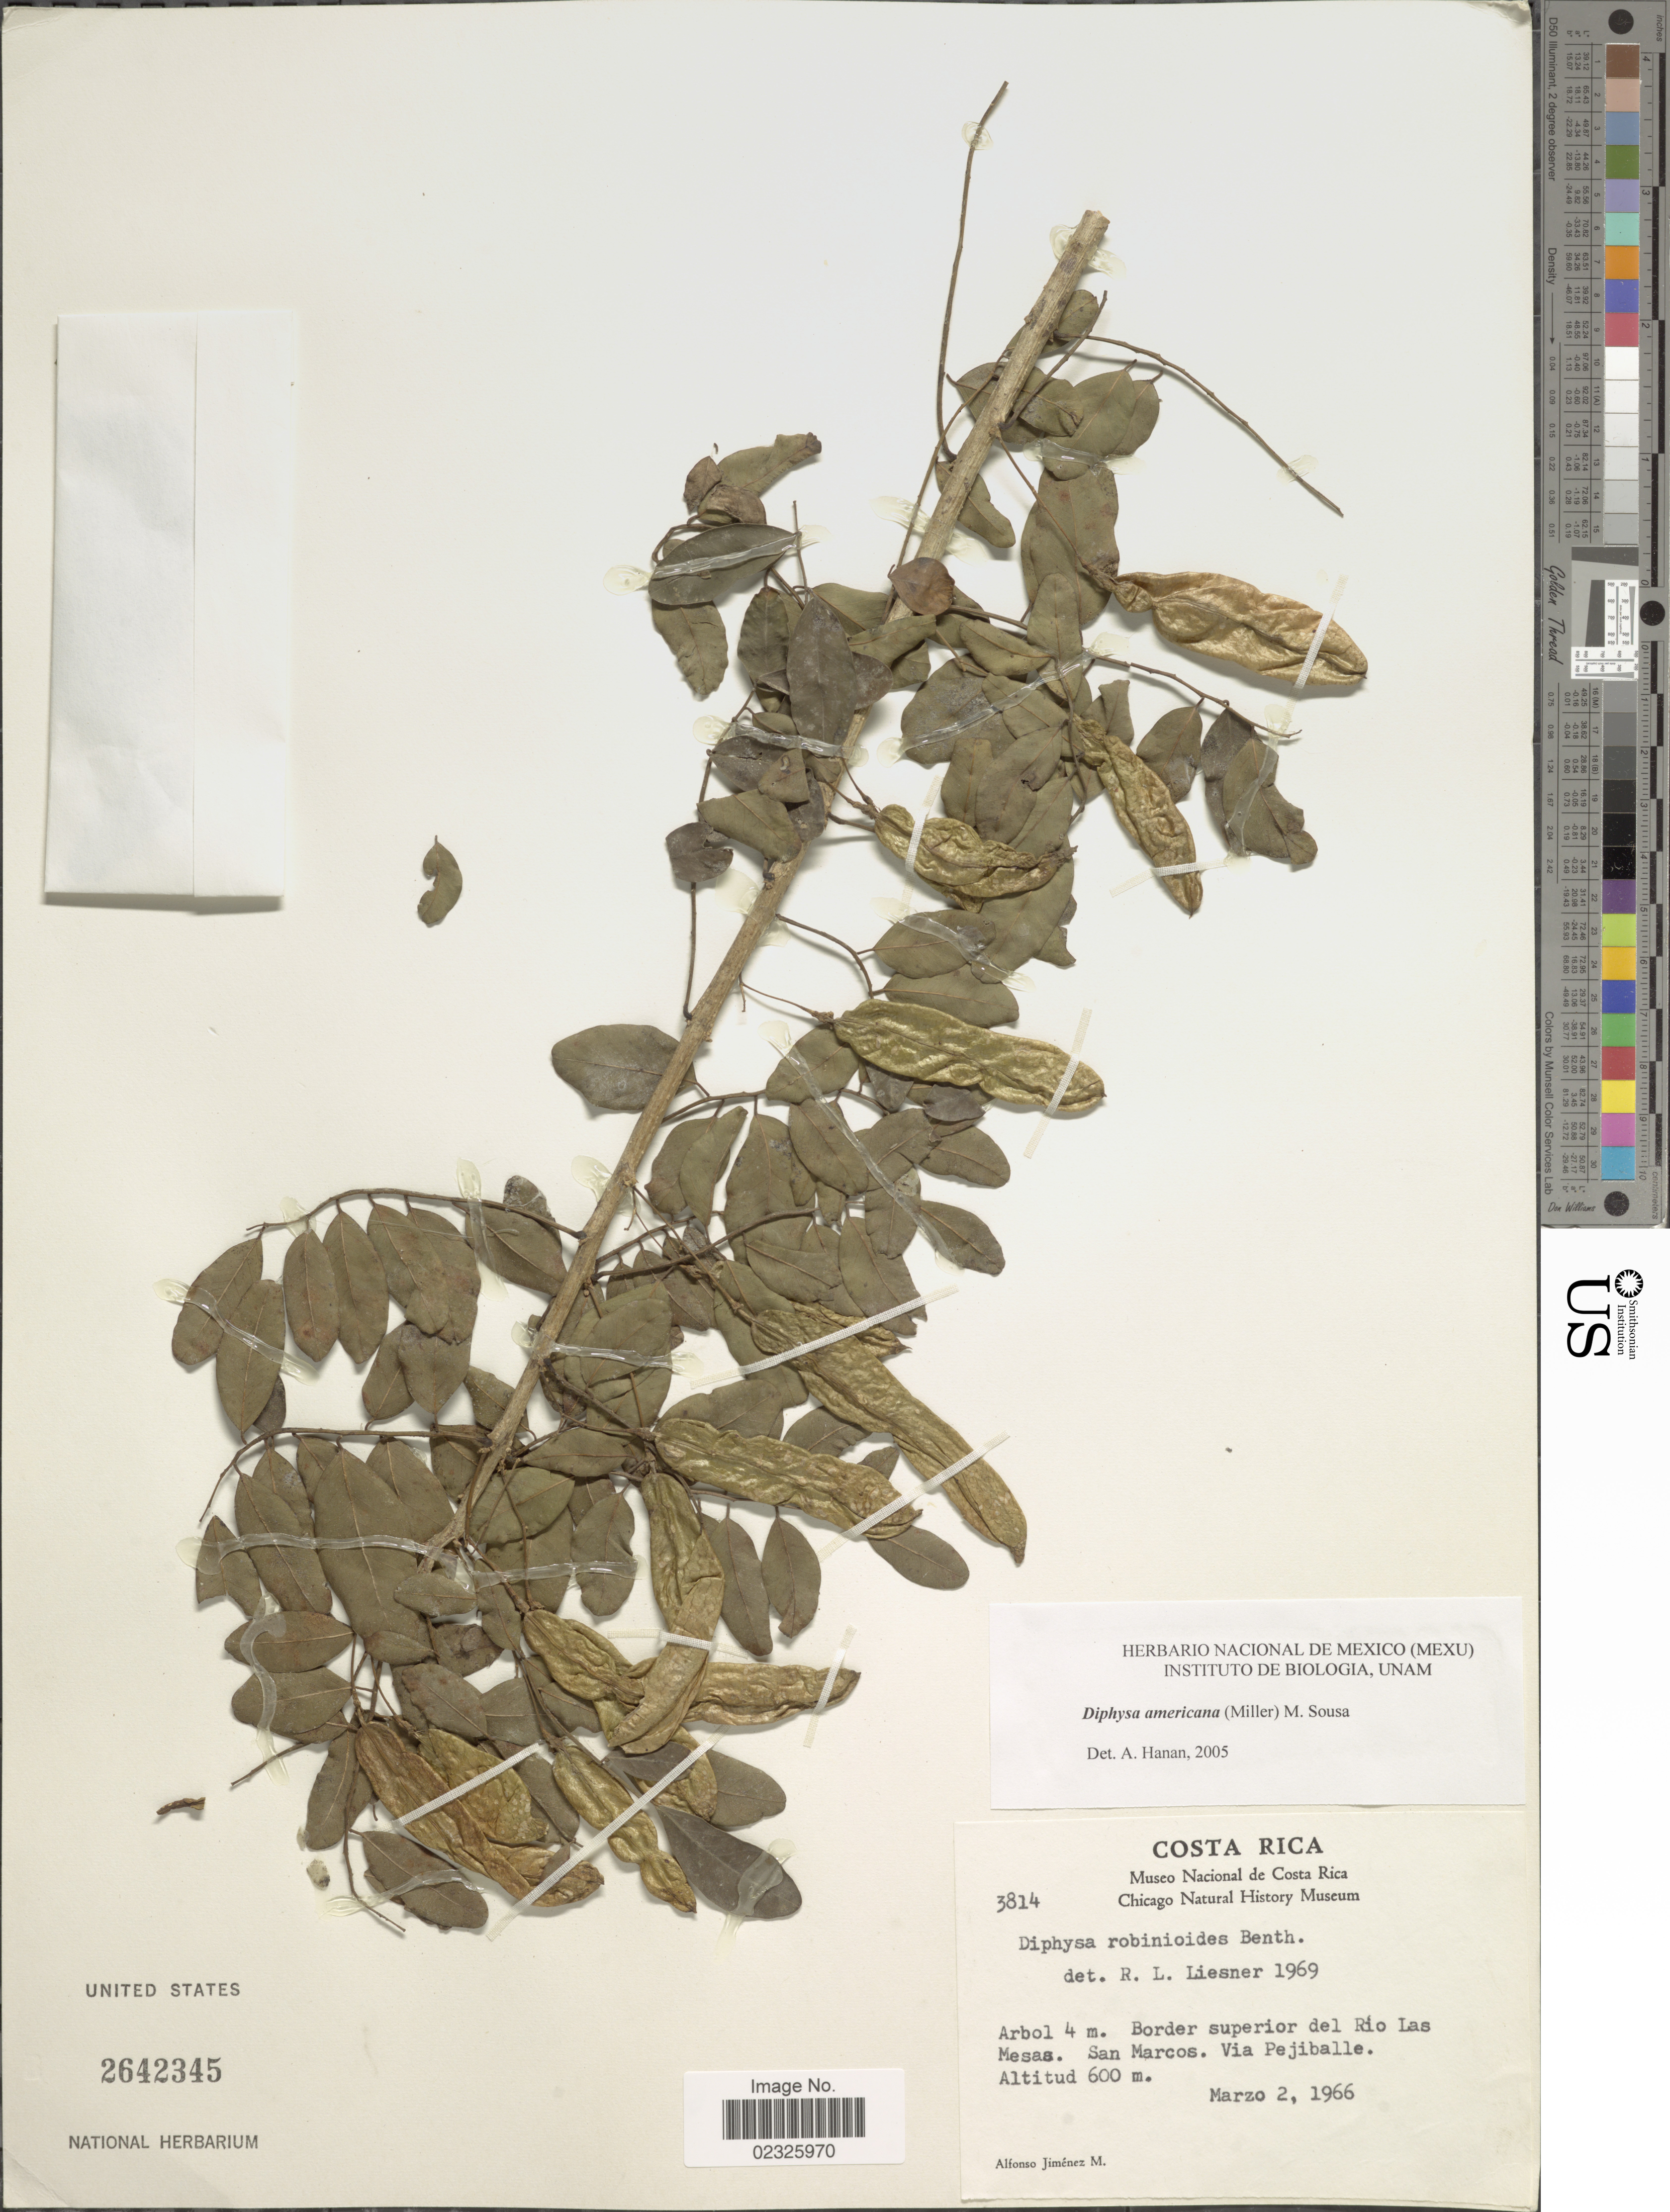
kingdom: Plantae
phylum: Tracheophyta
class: Magnoliopsida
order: Fabales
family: Fabaceae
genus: Diphysa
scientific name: Diphysa americana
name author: (Mill.) M. Sousa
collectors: A. Jimenez M.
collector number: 3814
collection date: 1966-03-02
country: Costa Rica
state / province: San José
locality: Arbol 4 m. border superior del Rio Las Mesas, San Marcos, Via Pejiballe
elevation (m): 600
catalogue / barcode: US 2642345